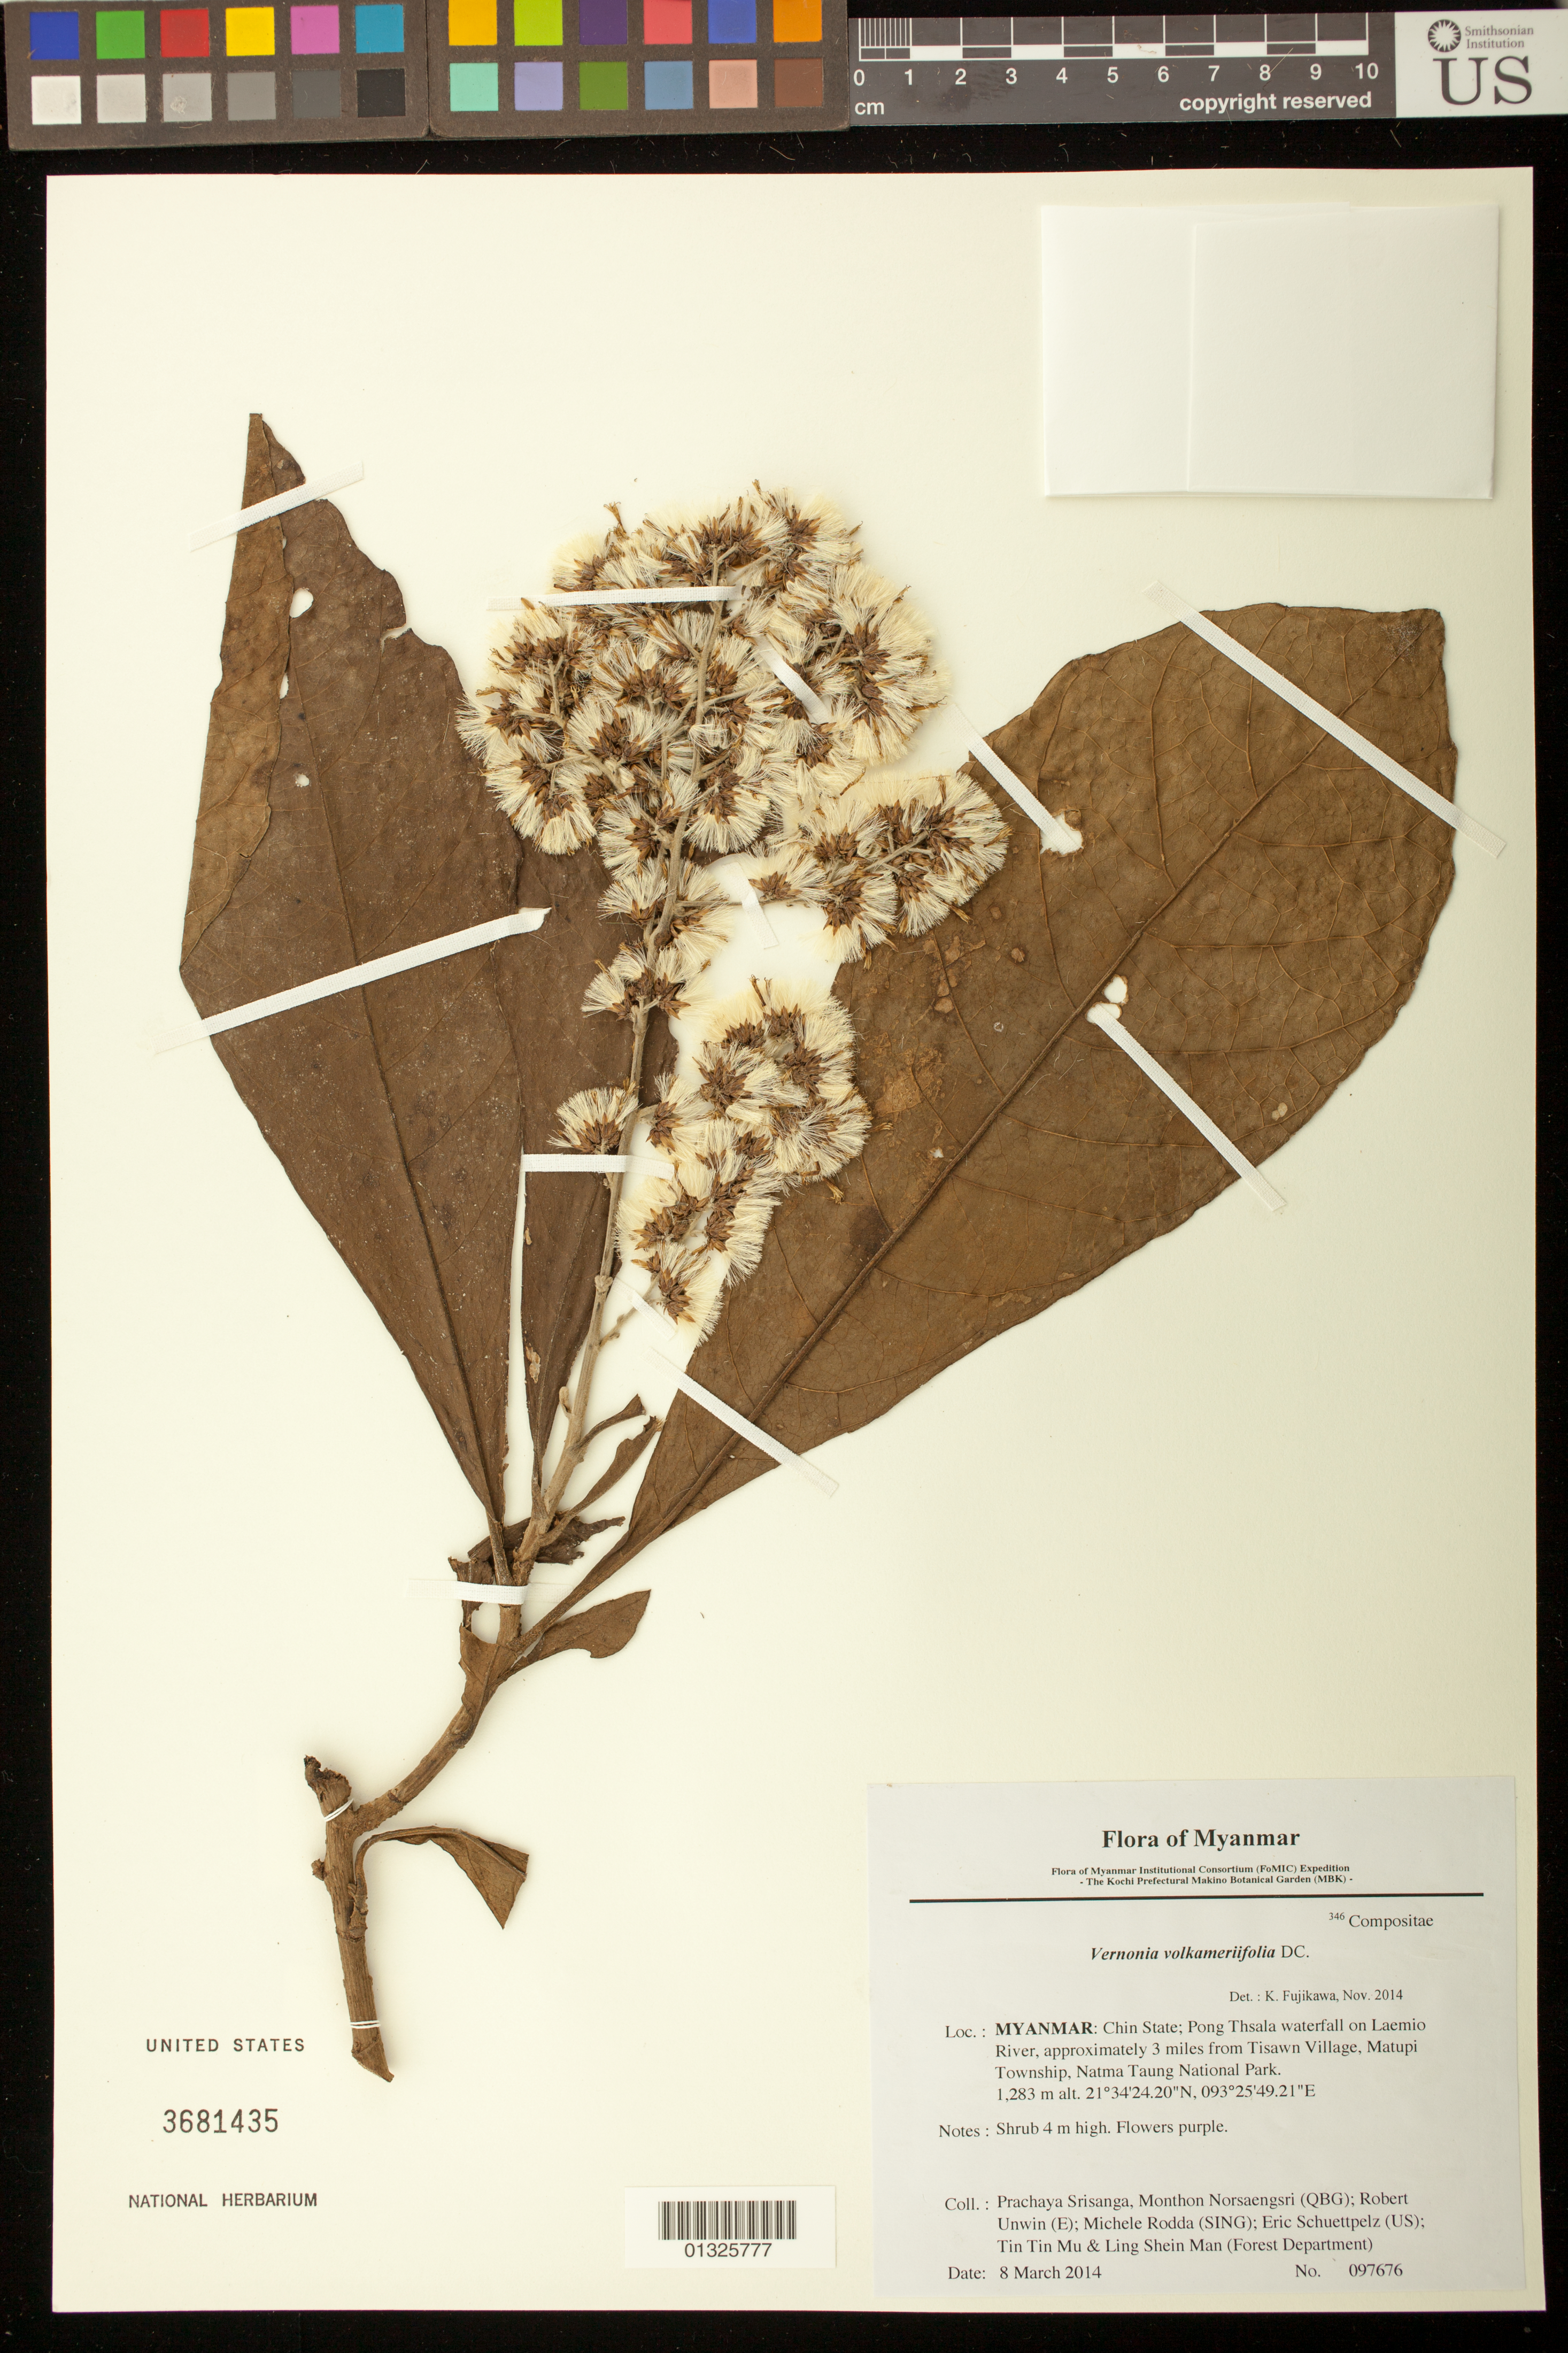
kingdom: Plantae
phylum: Tracheophyta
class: Magnoliopsida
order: Asterales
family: Asteraceae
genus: Monosis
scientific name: Monosis volkameriifolia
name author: (DC.) H. Rob. & Skvarla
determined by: Funk, Vicki A., (BOT), Smithsonian Institution - National Museum of Natural History (UNITED STATES)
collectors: P. Srisanga, M. Norsaengsri, R. Unwin, M. Rodda, E. Schuettpelz, Tin Tin Mu & Ling Shein Man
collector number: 97676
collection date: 2014-03-08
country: Myanmar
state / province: Chin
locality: Pong Thsala waterfall on Laemio River, approximately 3 miles from Tisawn Village, Matupi Township, Natma Taung National Park.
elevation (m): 1283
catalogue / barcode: US 3681435